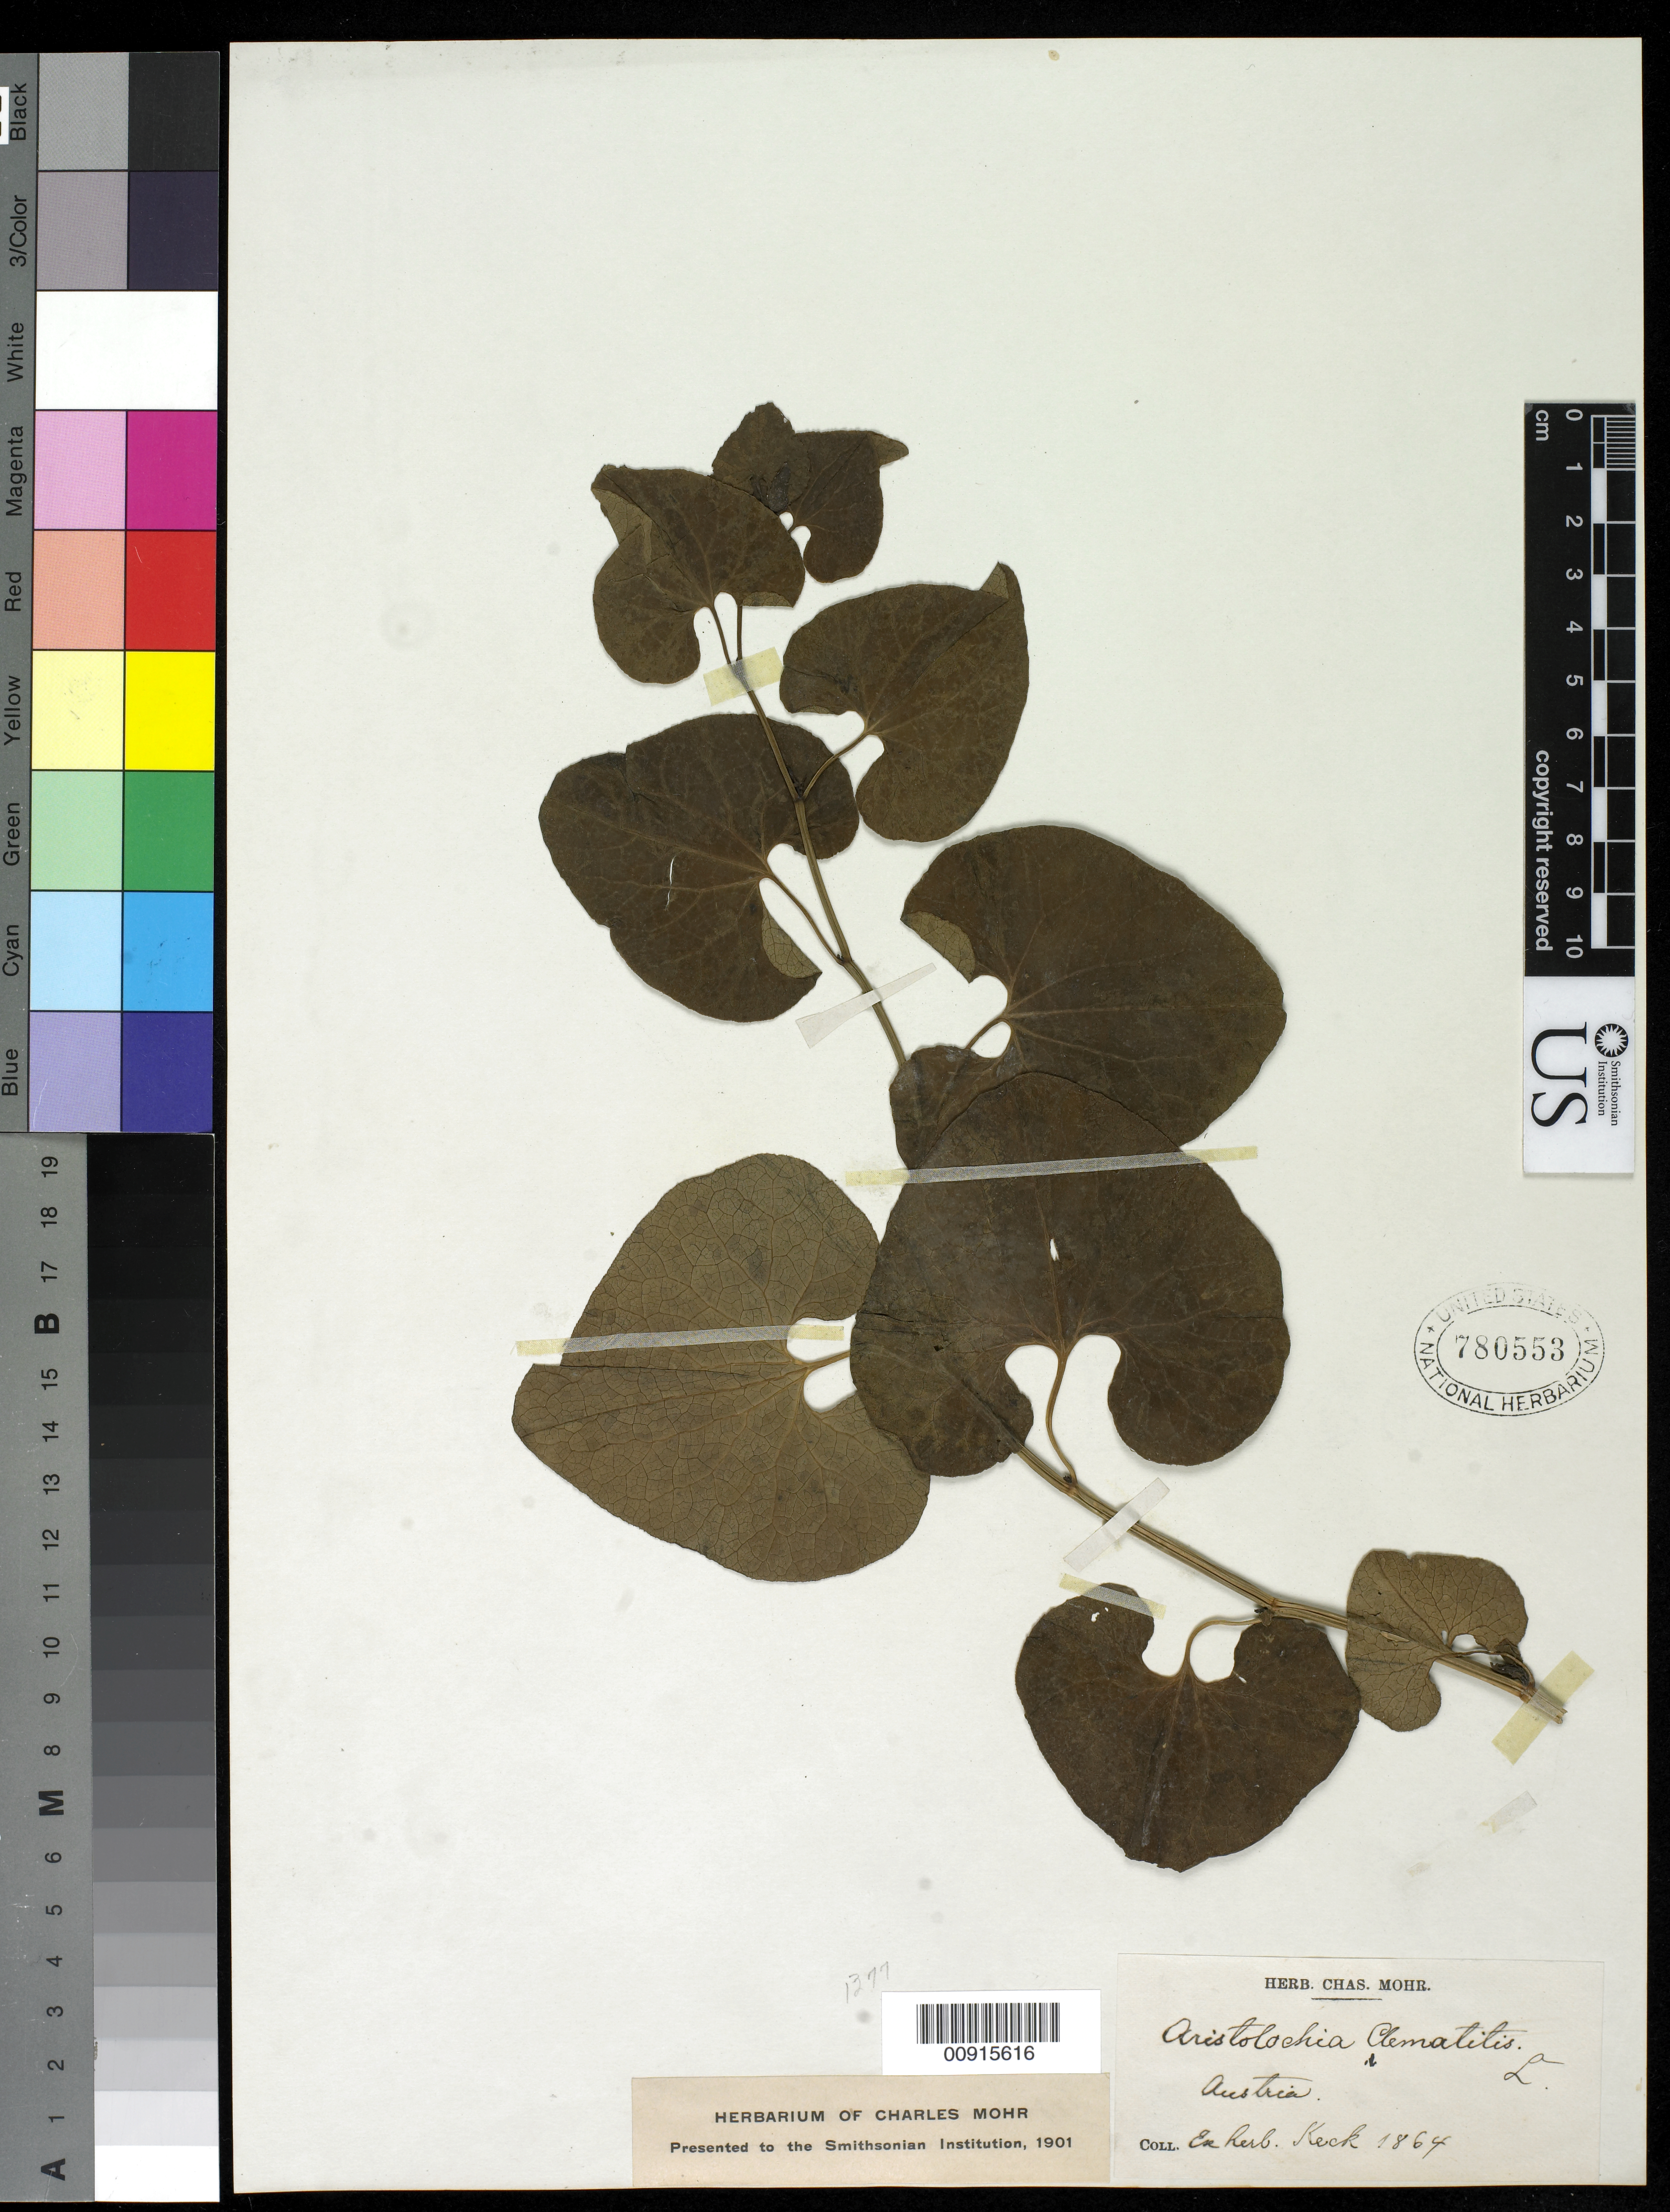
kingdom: Plantae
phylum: Tracheophyta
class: Magnoliopsida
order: Piperales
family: Aristolochiaceae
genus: Aristolochia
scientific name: Aristolochia clematitis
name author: L.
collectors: -- Keck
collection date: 1864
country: Austria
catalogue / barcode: US 780553